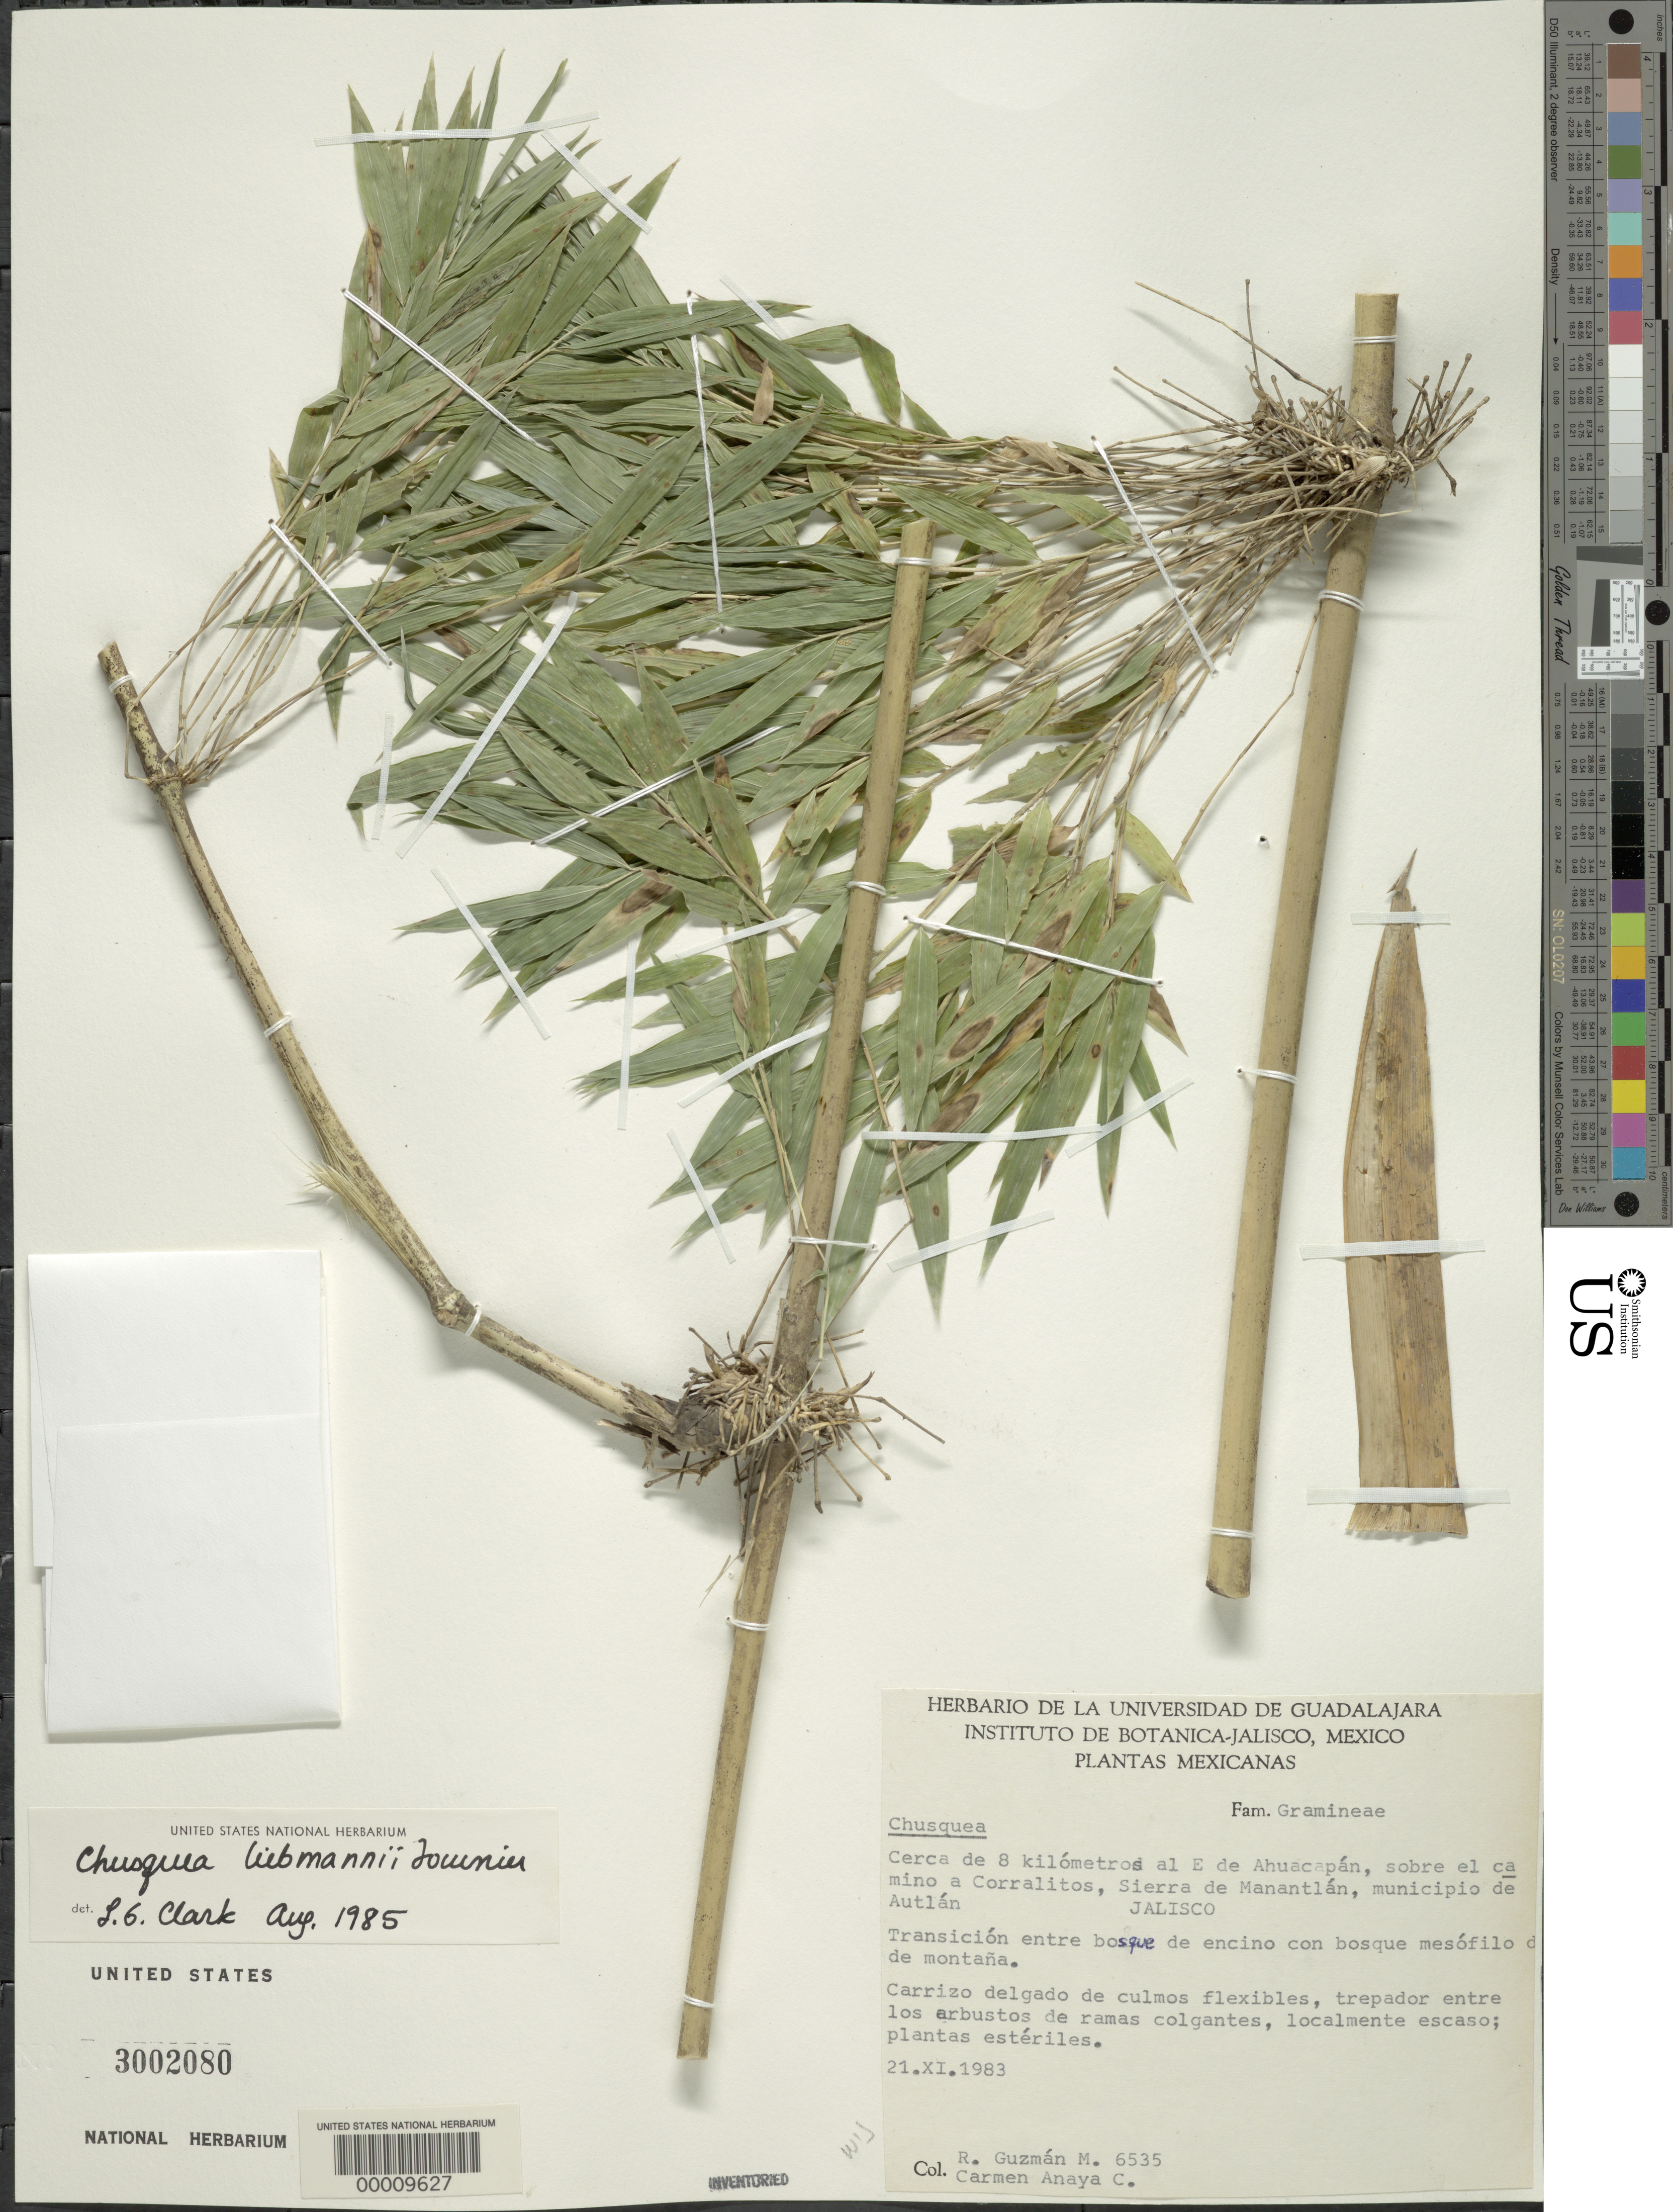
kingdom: Plantae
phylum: Tracheophyta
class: Liliopsida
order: Poales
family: Poaceae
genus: Chusquea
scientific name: Chusquea liebmannii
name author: E. Fourn.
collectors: R. Guzman-M. & C. Anaya C.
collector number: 6535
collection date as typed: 21 Nov 1983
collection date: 1983-11-21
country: Mexico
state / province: Jalisco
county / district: Autlán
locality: Ahuacapan, Sierra de Manantlan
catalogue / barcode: US 3002080